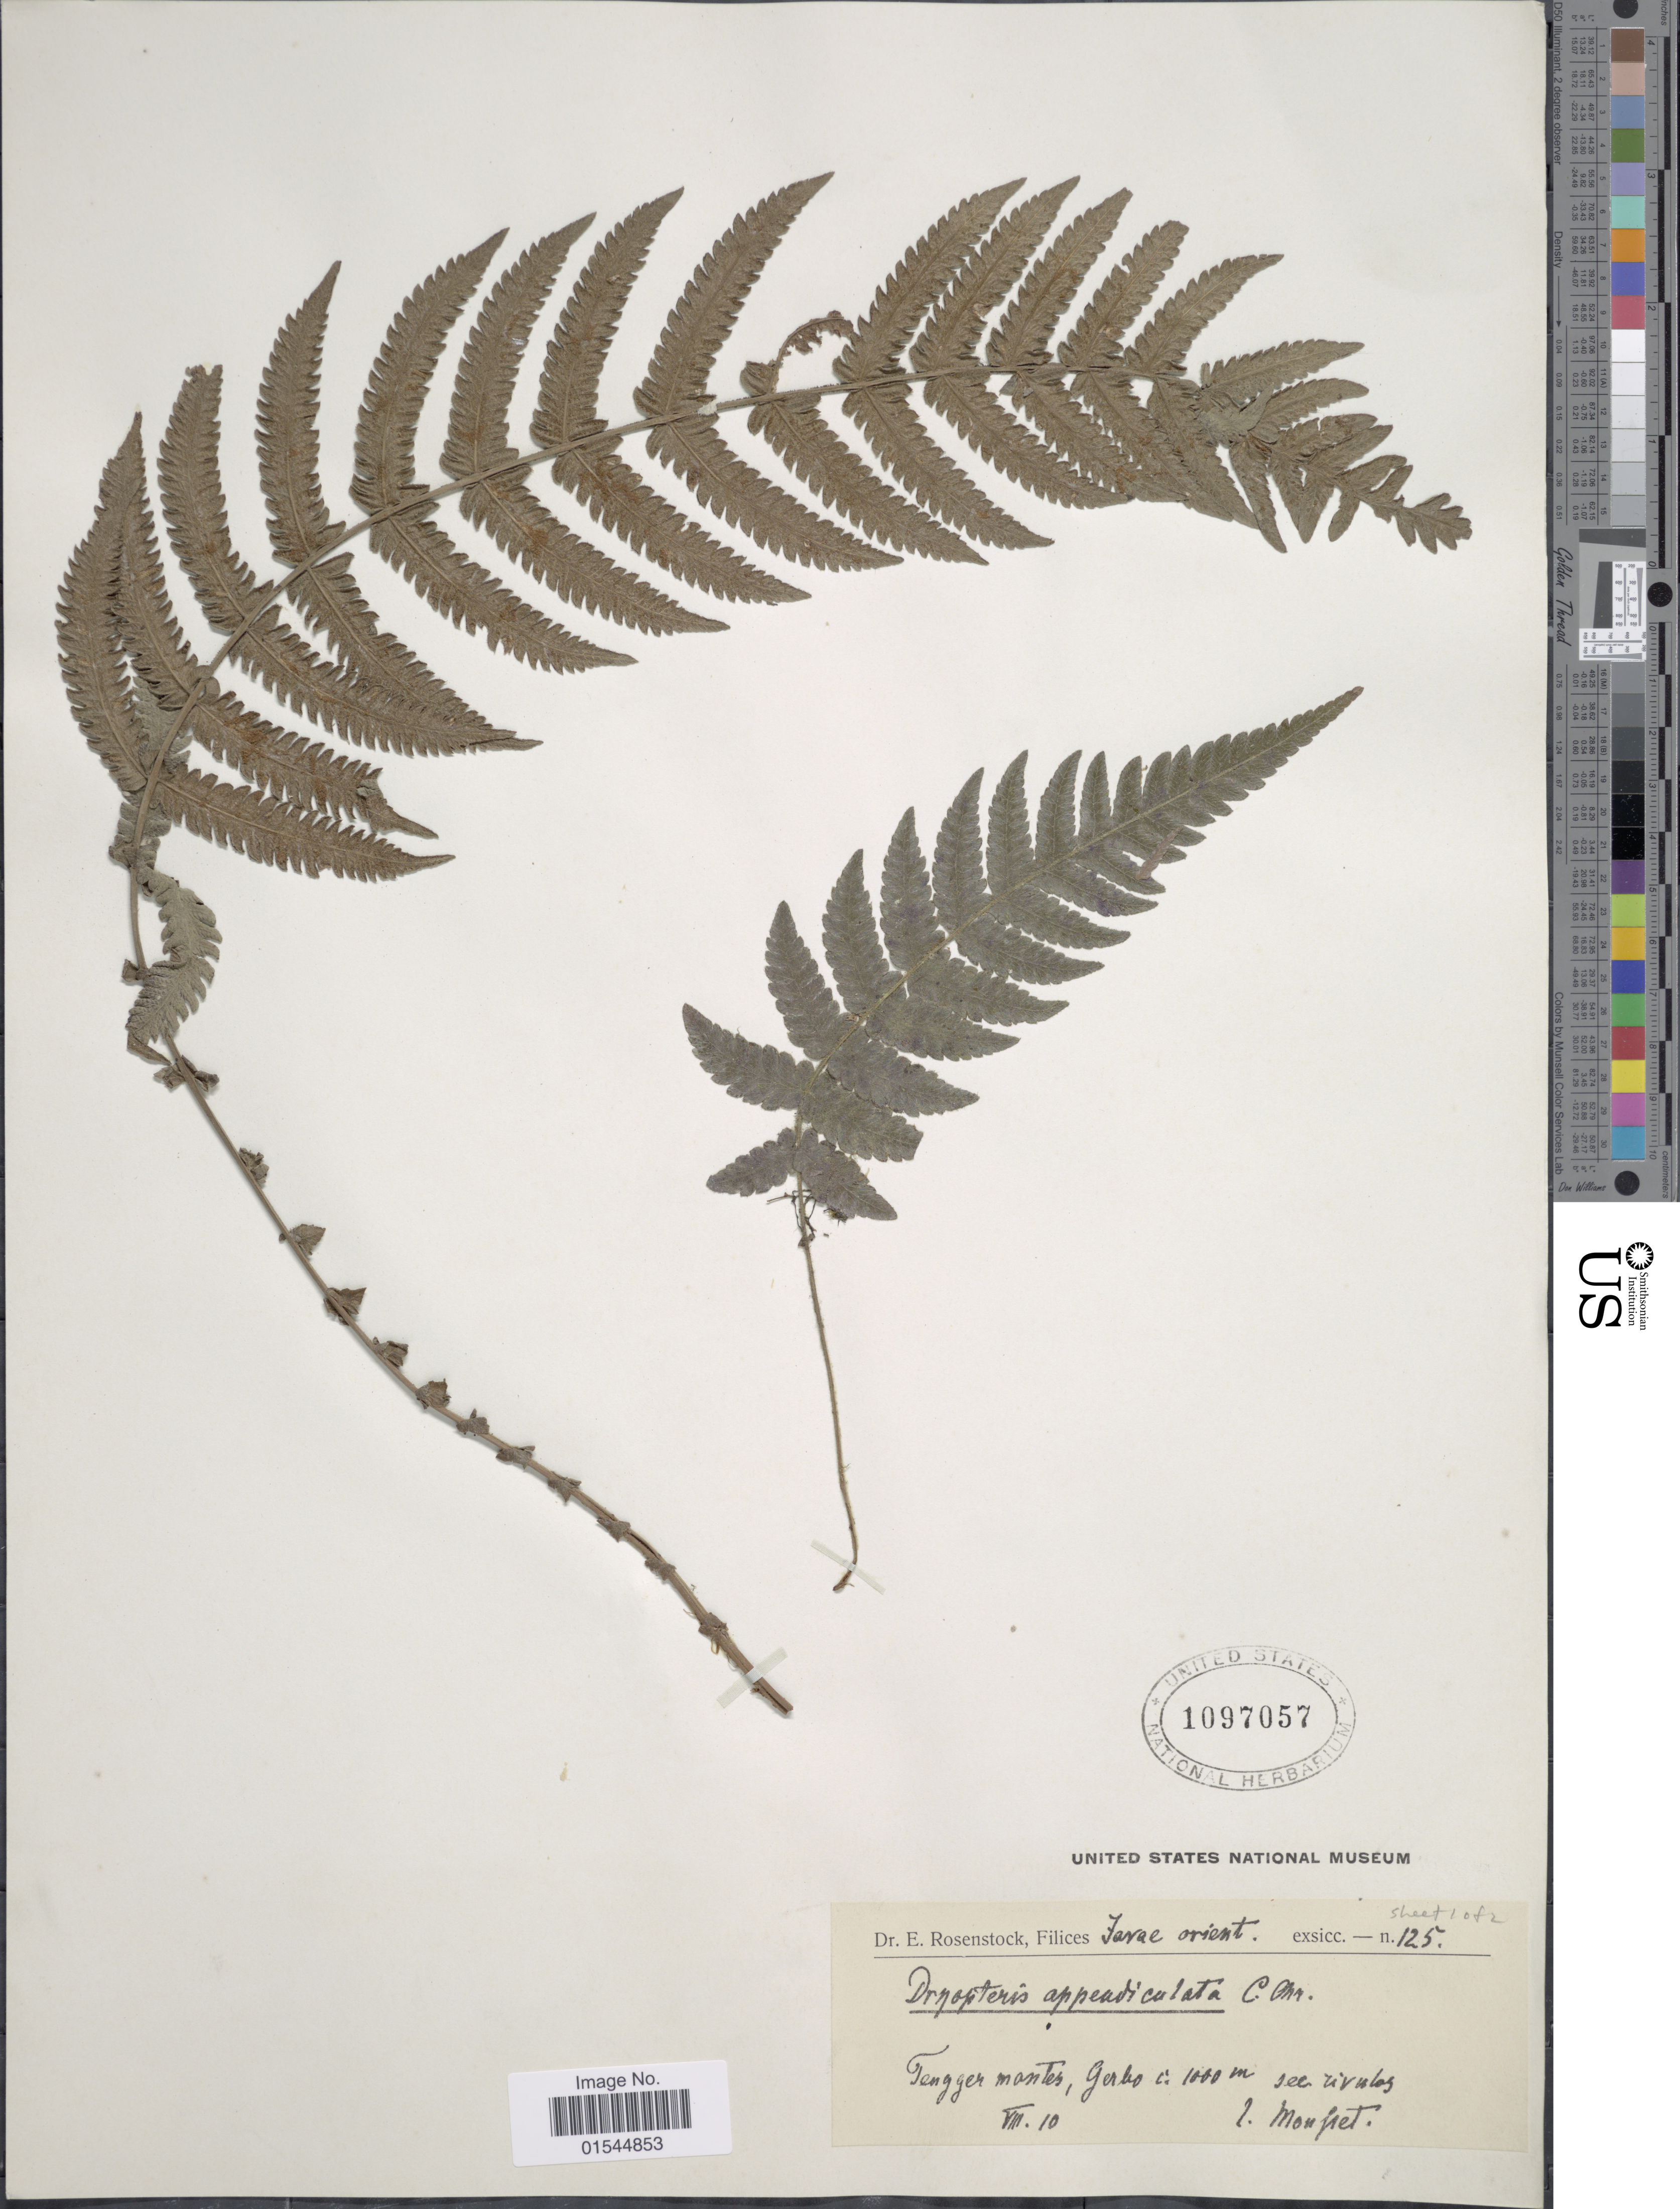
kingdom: Plantae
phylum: Tracheophyta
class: Polypodiopsida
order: Polypodiales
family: Thelypteridaceae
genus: Sphaerostephanos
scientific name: Sphaerostephanos appendiculatus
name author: (Blume) Holttum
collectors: Mousset, --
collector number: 125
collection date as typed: Transcribed d/m/y: /8/10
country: Indonesia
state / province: Java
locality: Tengger montes, Gerbo.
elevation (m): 1000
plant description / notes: No precise locality correction needed.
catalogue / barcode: US 1097057